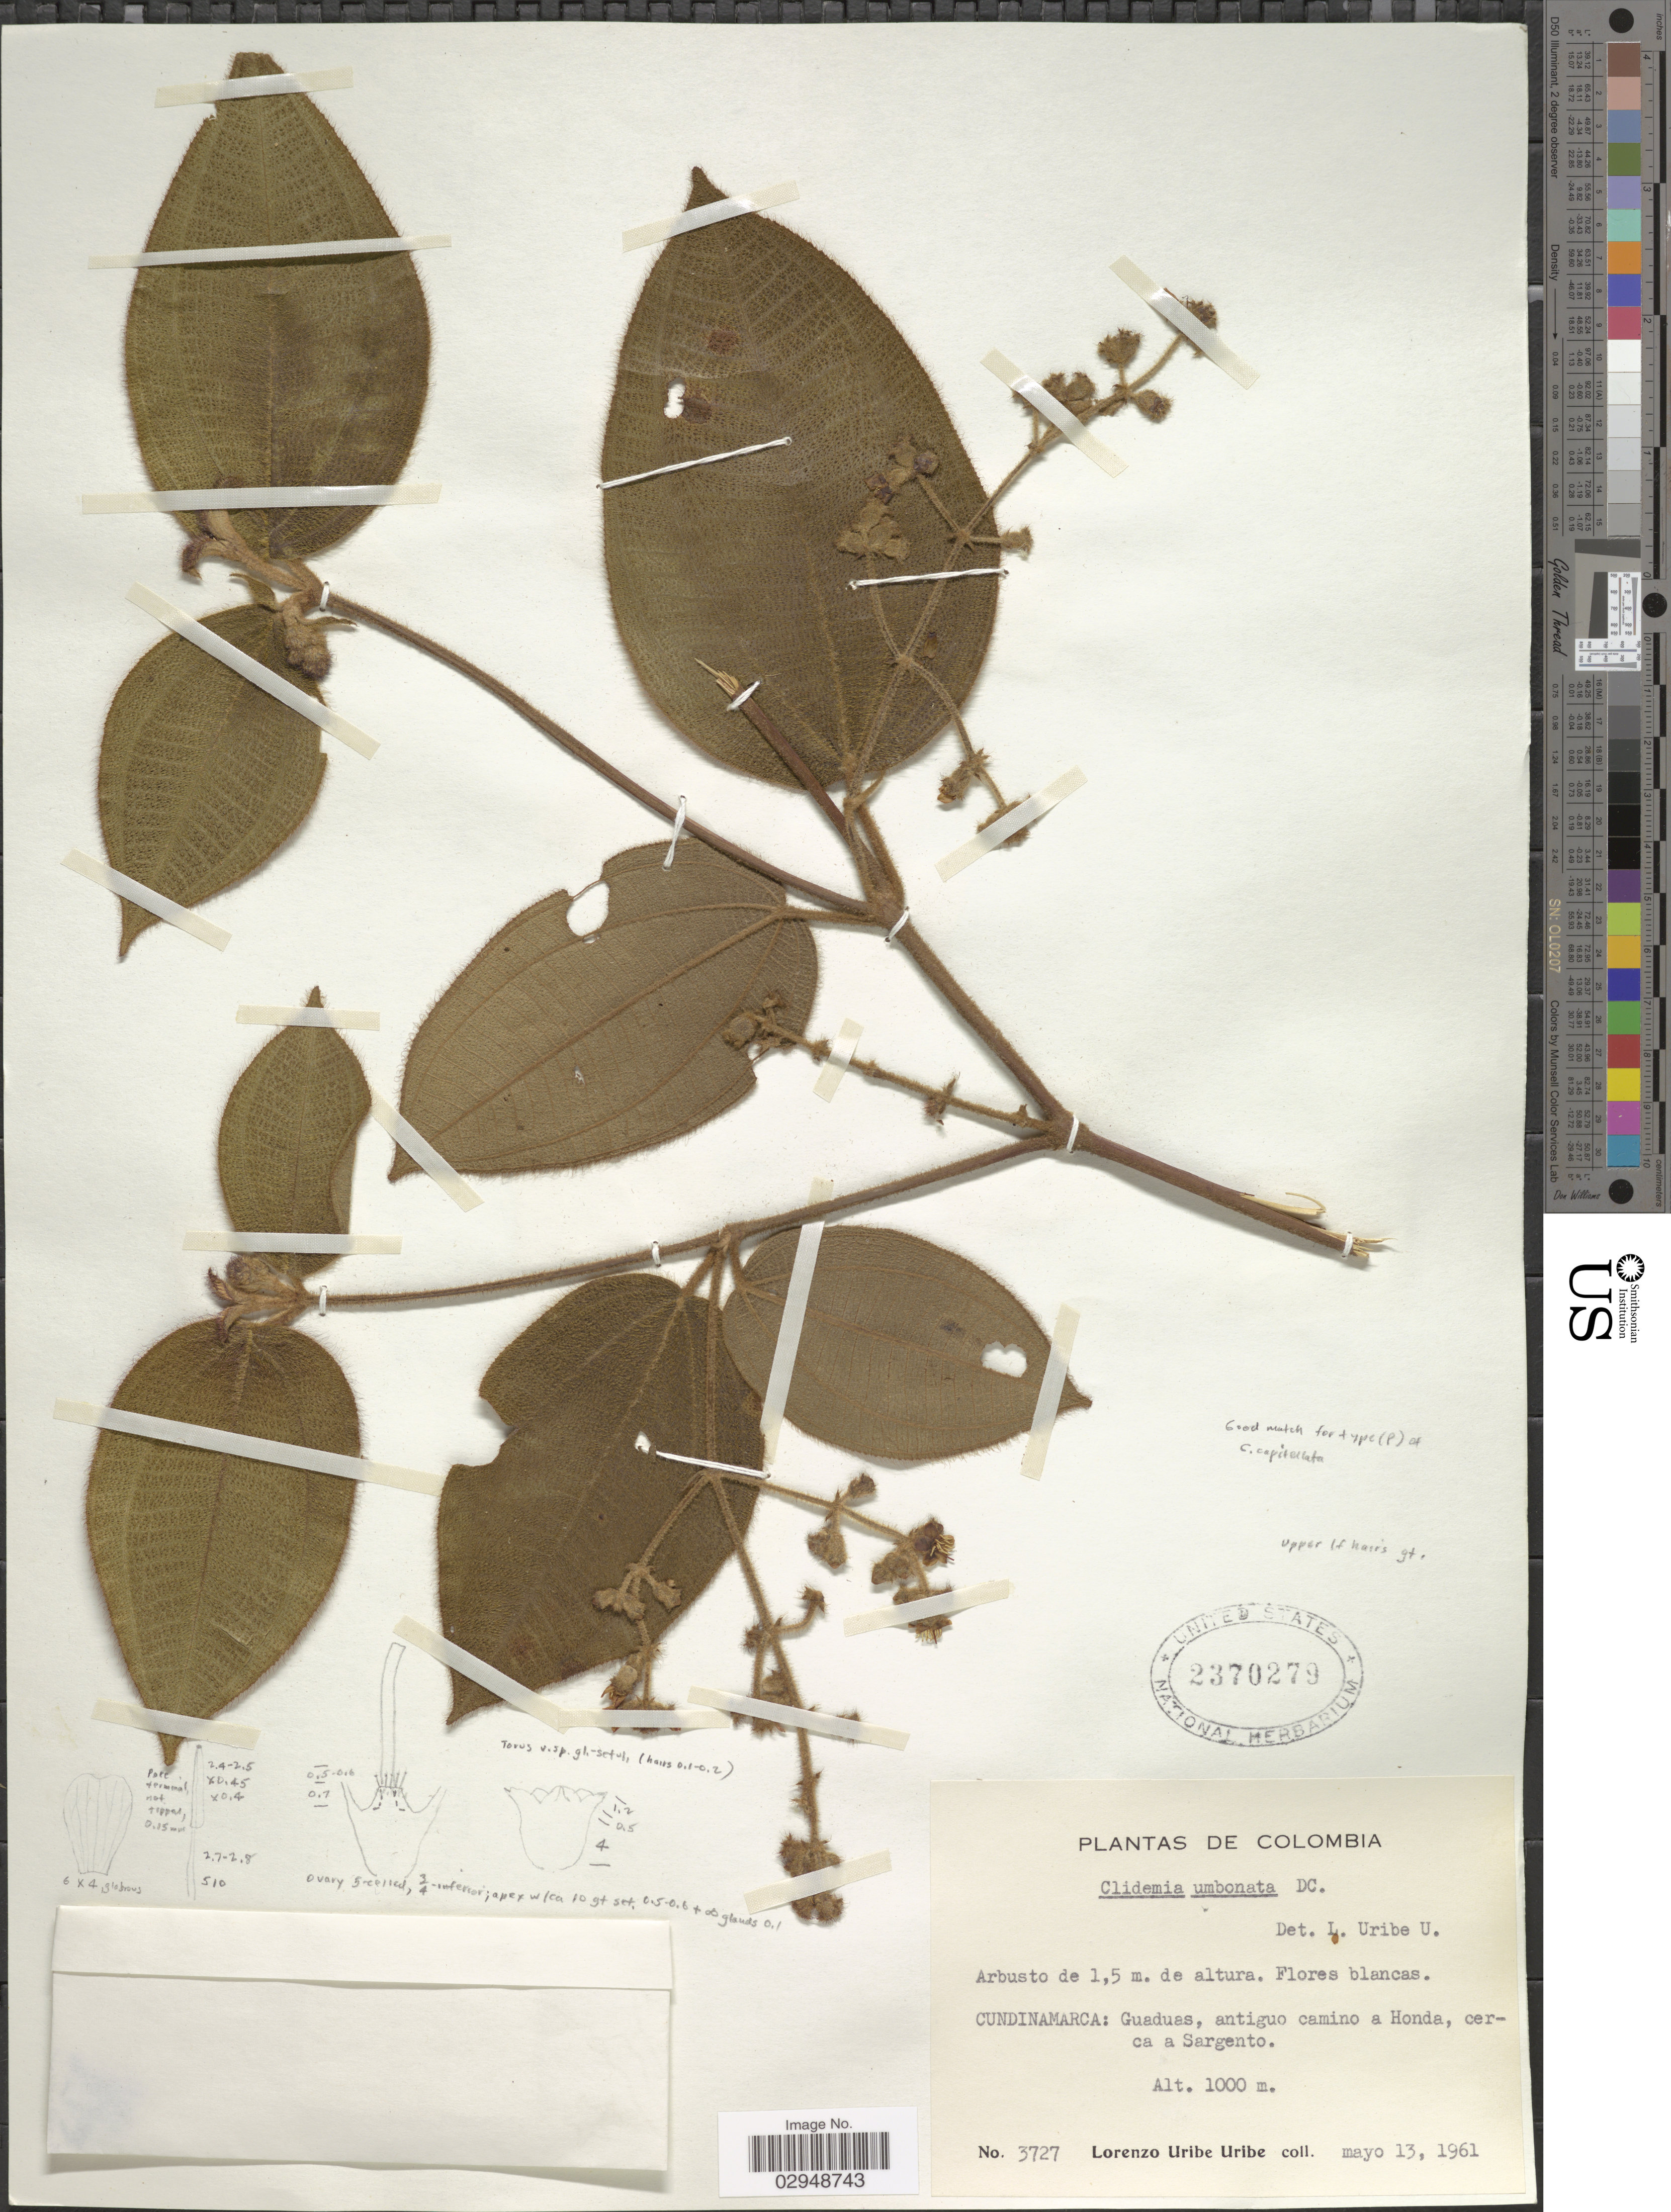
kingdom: Plantae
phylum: Tracheophyta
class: Magnoliopsida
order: Myrtales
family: Melastomataceae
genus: Clidemia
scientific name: Clidemia capitellata var. dependens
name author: (Pav. & D. Don) J.F. Macbr.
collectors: L. Uribe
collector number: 3727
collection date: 1961-05-13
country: Colombia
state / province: Cundinamarca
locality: Cundinamarca: Guaduas, antiguo camino a Honda, cerca a Sargento.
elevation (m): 1000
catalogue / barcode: US 2370279